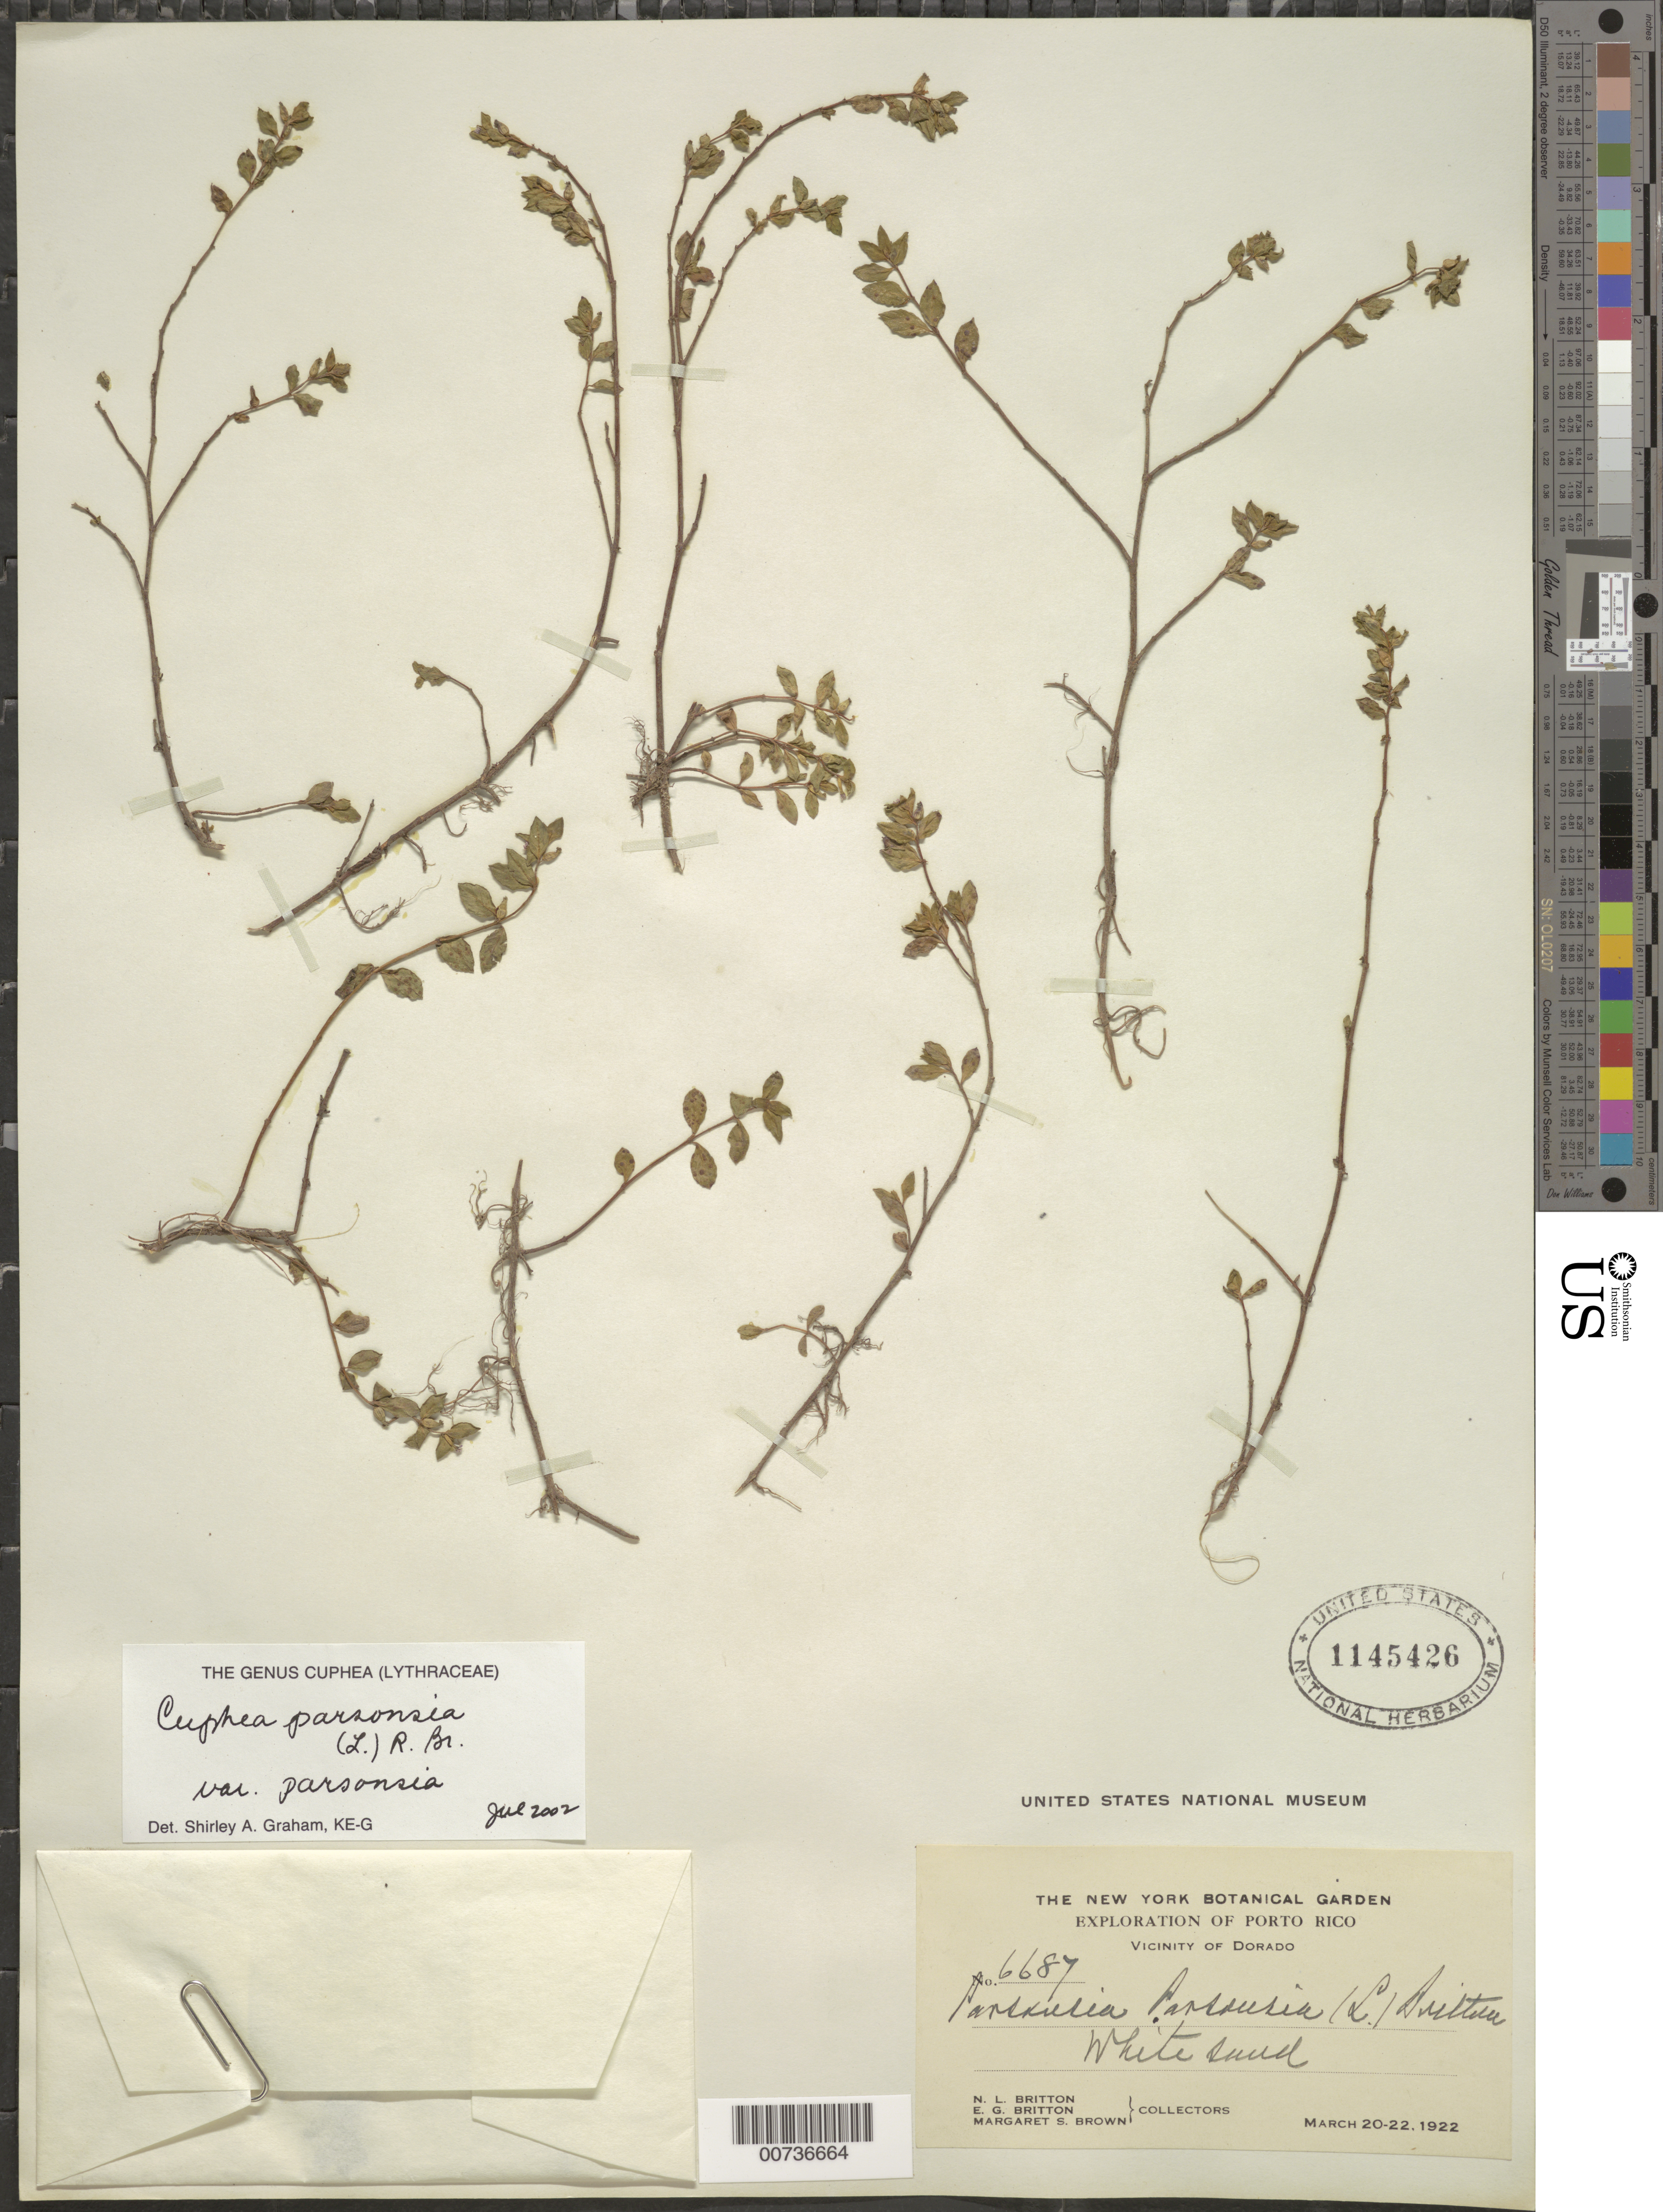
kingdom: Plantae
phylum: Tracheophyta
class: Magnoliopsida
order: Myrtales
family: Lythraceae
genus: Cuphea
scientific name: Cuphea parsonsia var. parsonsia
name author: (L.) R. Br. ex Steud.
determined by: Graham, Shirley Ann Tousch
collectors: N. Britton, E. G. Britton & M. S. Brown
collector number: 6687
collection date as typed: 20 Mar 1922 to 22 Mar 1922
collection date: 1922-03-20/1922-03-22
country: Puerto Rico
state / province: Dorado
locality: Vicinity of Dorado.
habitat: White sand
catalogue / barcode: US 1145426